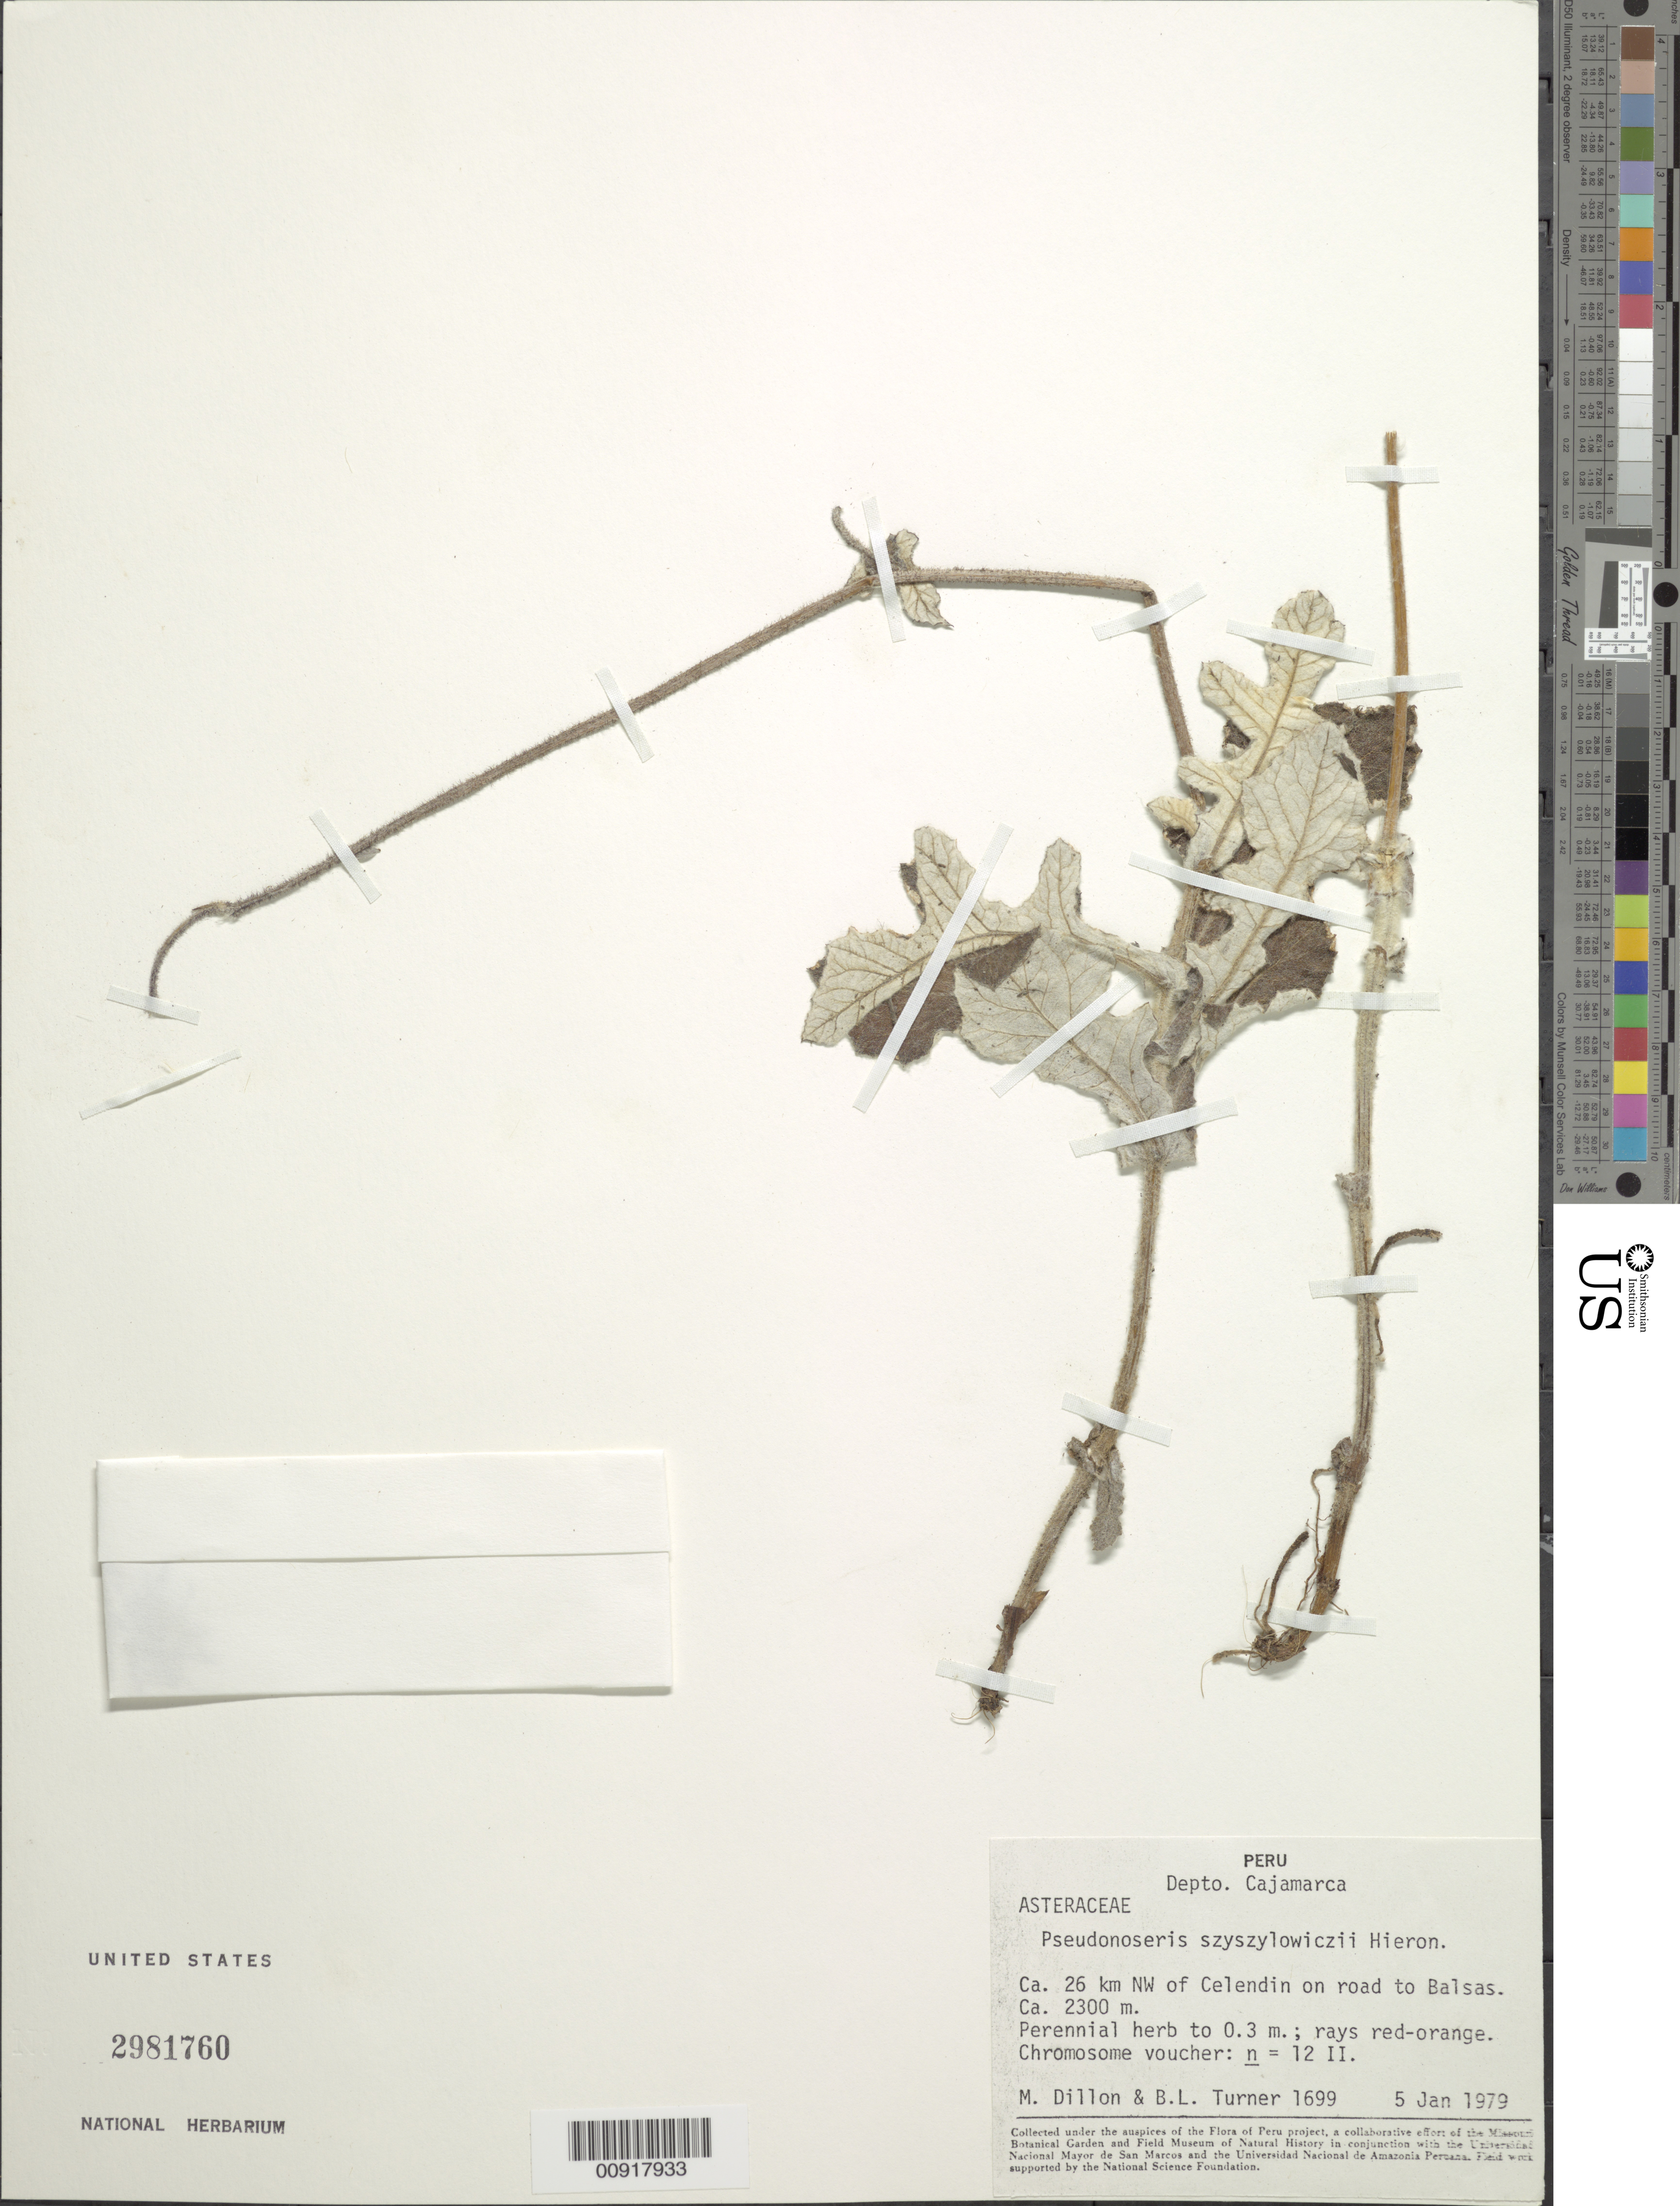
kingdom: Plantae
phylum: Tracheophyta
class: Magnoliopsida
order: Asterales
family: Asteraceae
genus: Pseudonoseris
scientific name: Pseudonoseris szyszylowiczii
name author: (Hieron.) H. Rob. & Brettell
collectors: M. O. Dillon & B. L. Turner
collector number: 1699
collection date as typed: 5 January 1979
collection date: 1979-01-05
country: Peru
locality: Dpto. Cajamarca, ca. 26 km NW of Celendin on road to Balsas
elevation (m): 2300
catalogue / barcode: US 2981760